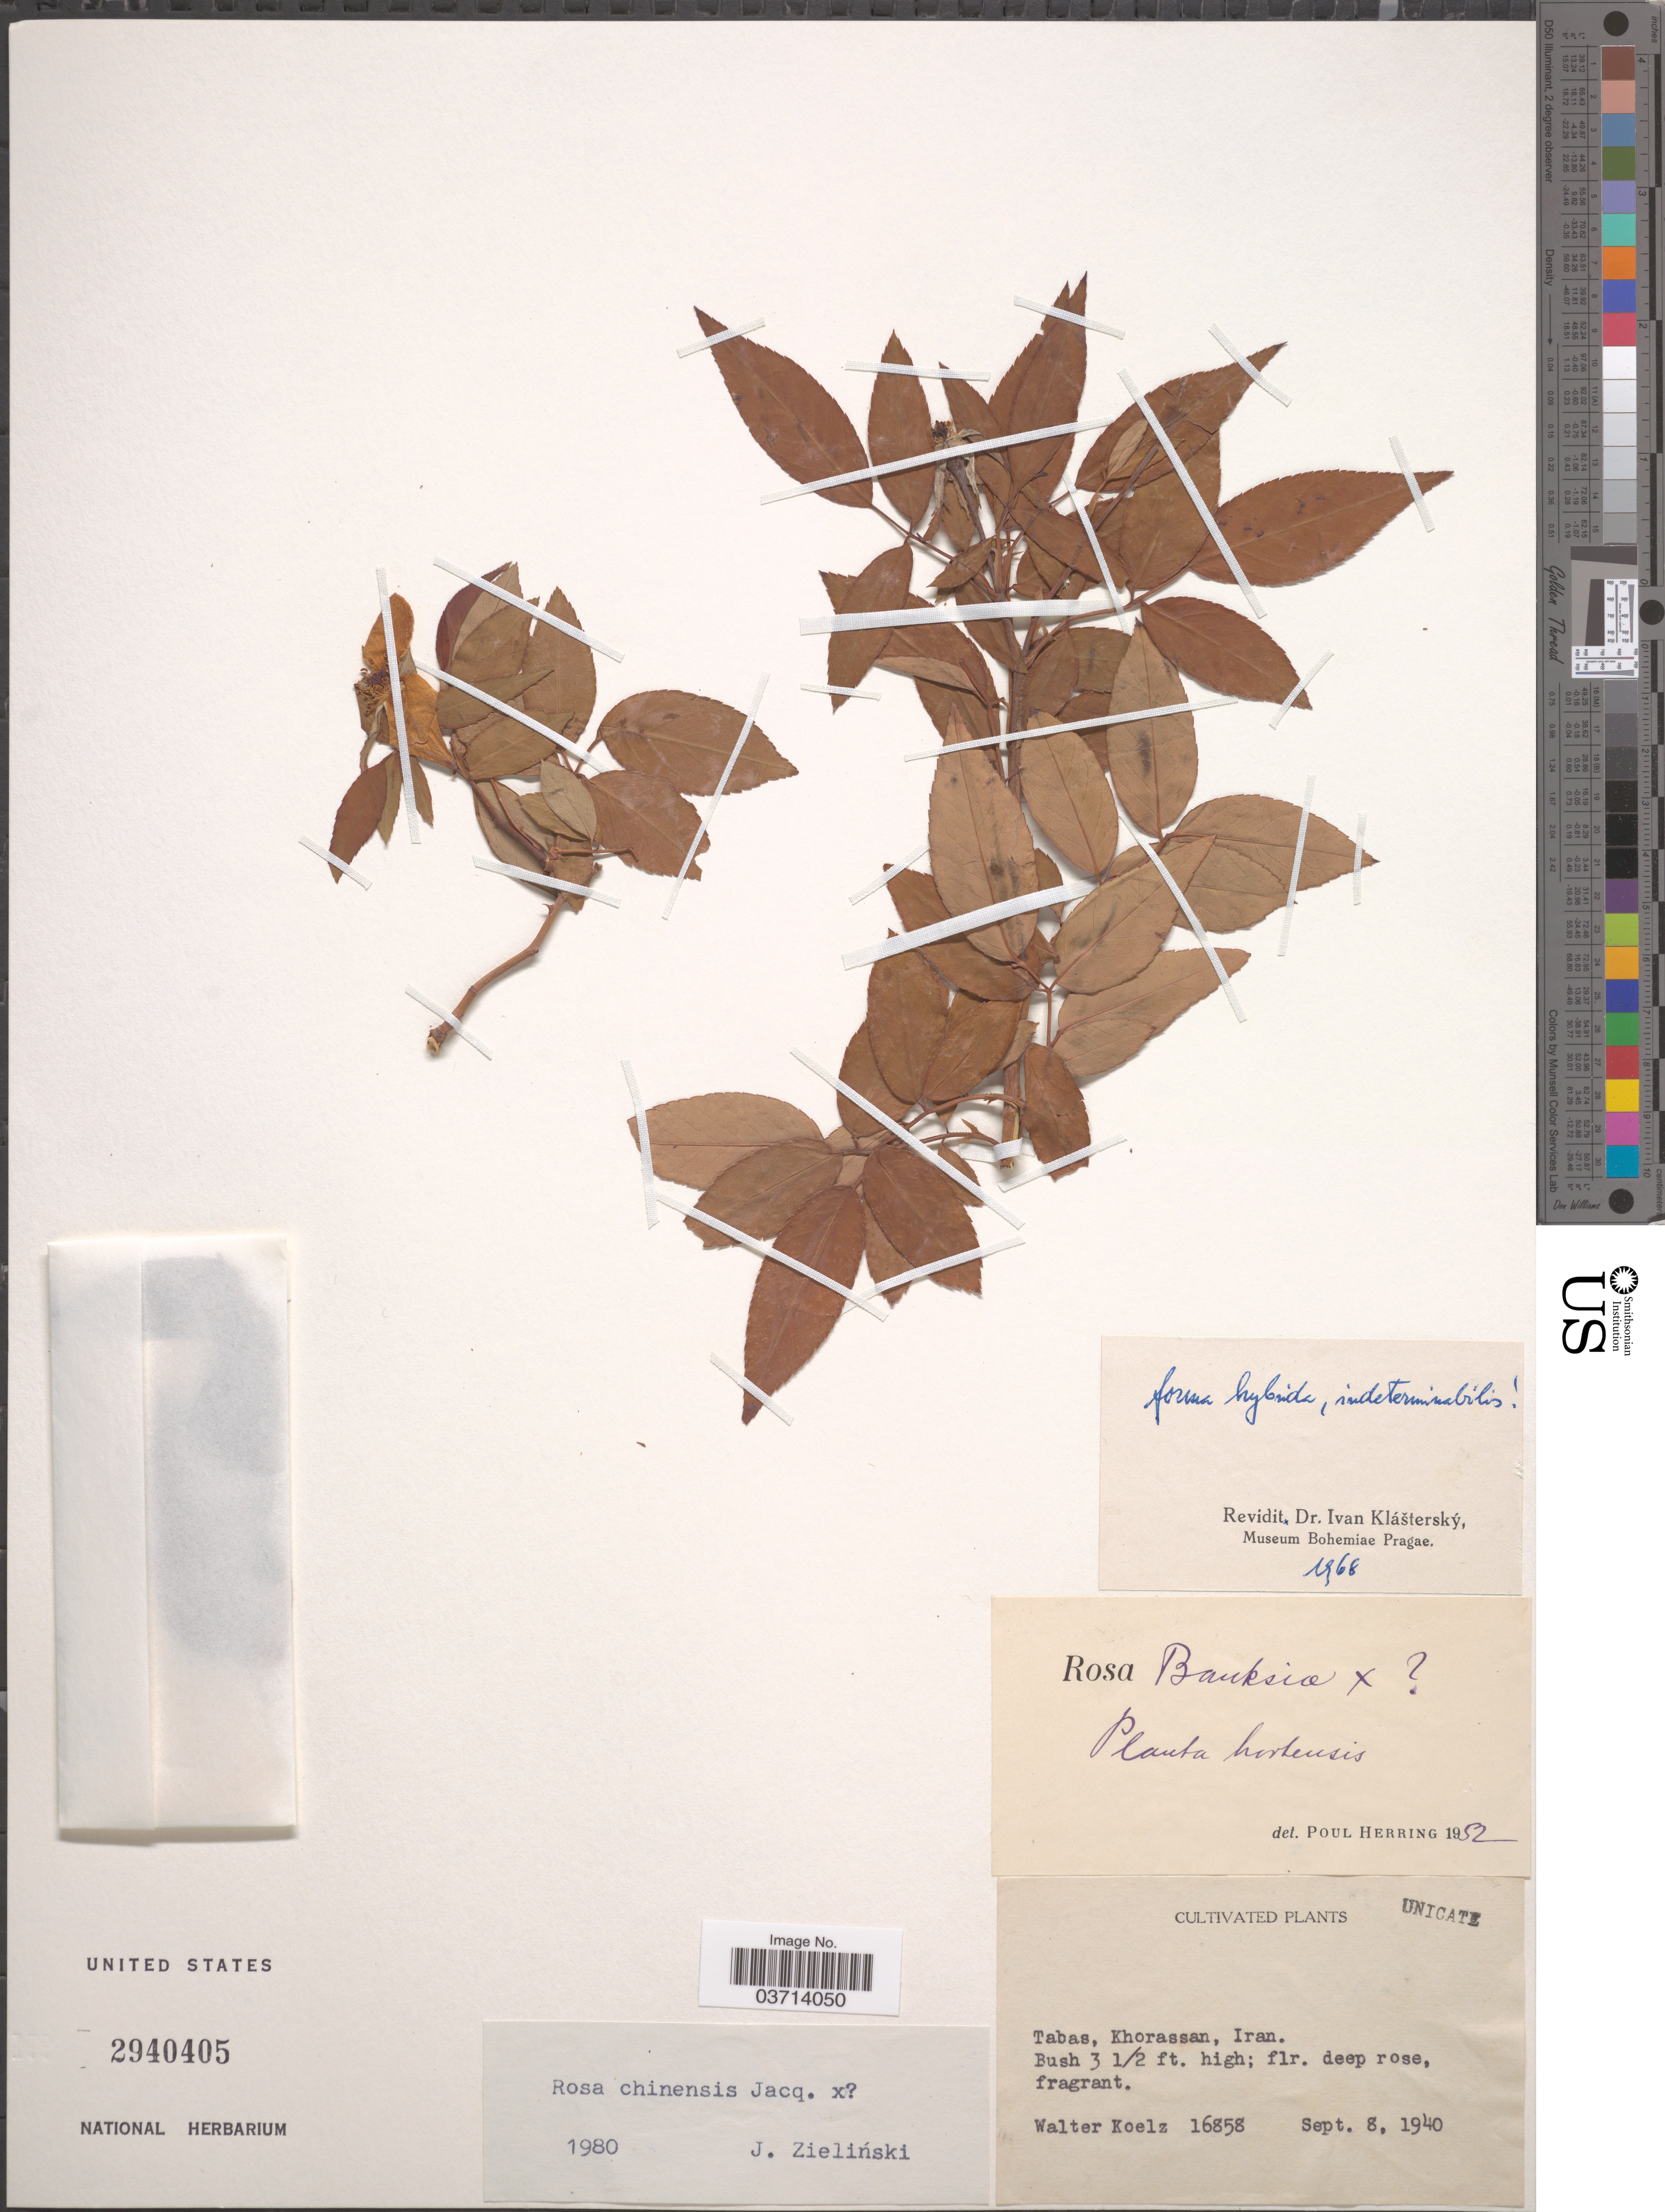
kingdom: Plantae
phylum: Tracheophyta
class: Magnoliopsida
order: Rosales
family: Rosaceae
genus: Rosa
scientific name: Rosa chinensis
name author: Jacq.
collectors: W. N. Koelz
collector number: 16858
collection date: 1940-09-08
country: Iran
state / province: Khorasan [obsolete]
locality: Tabas, Khorassan.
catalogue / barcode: US 2940405